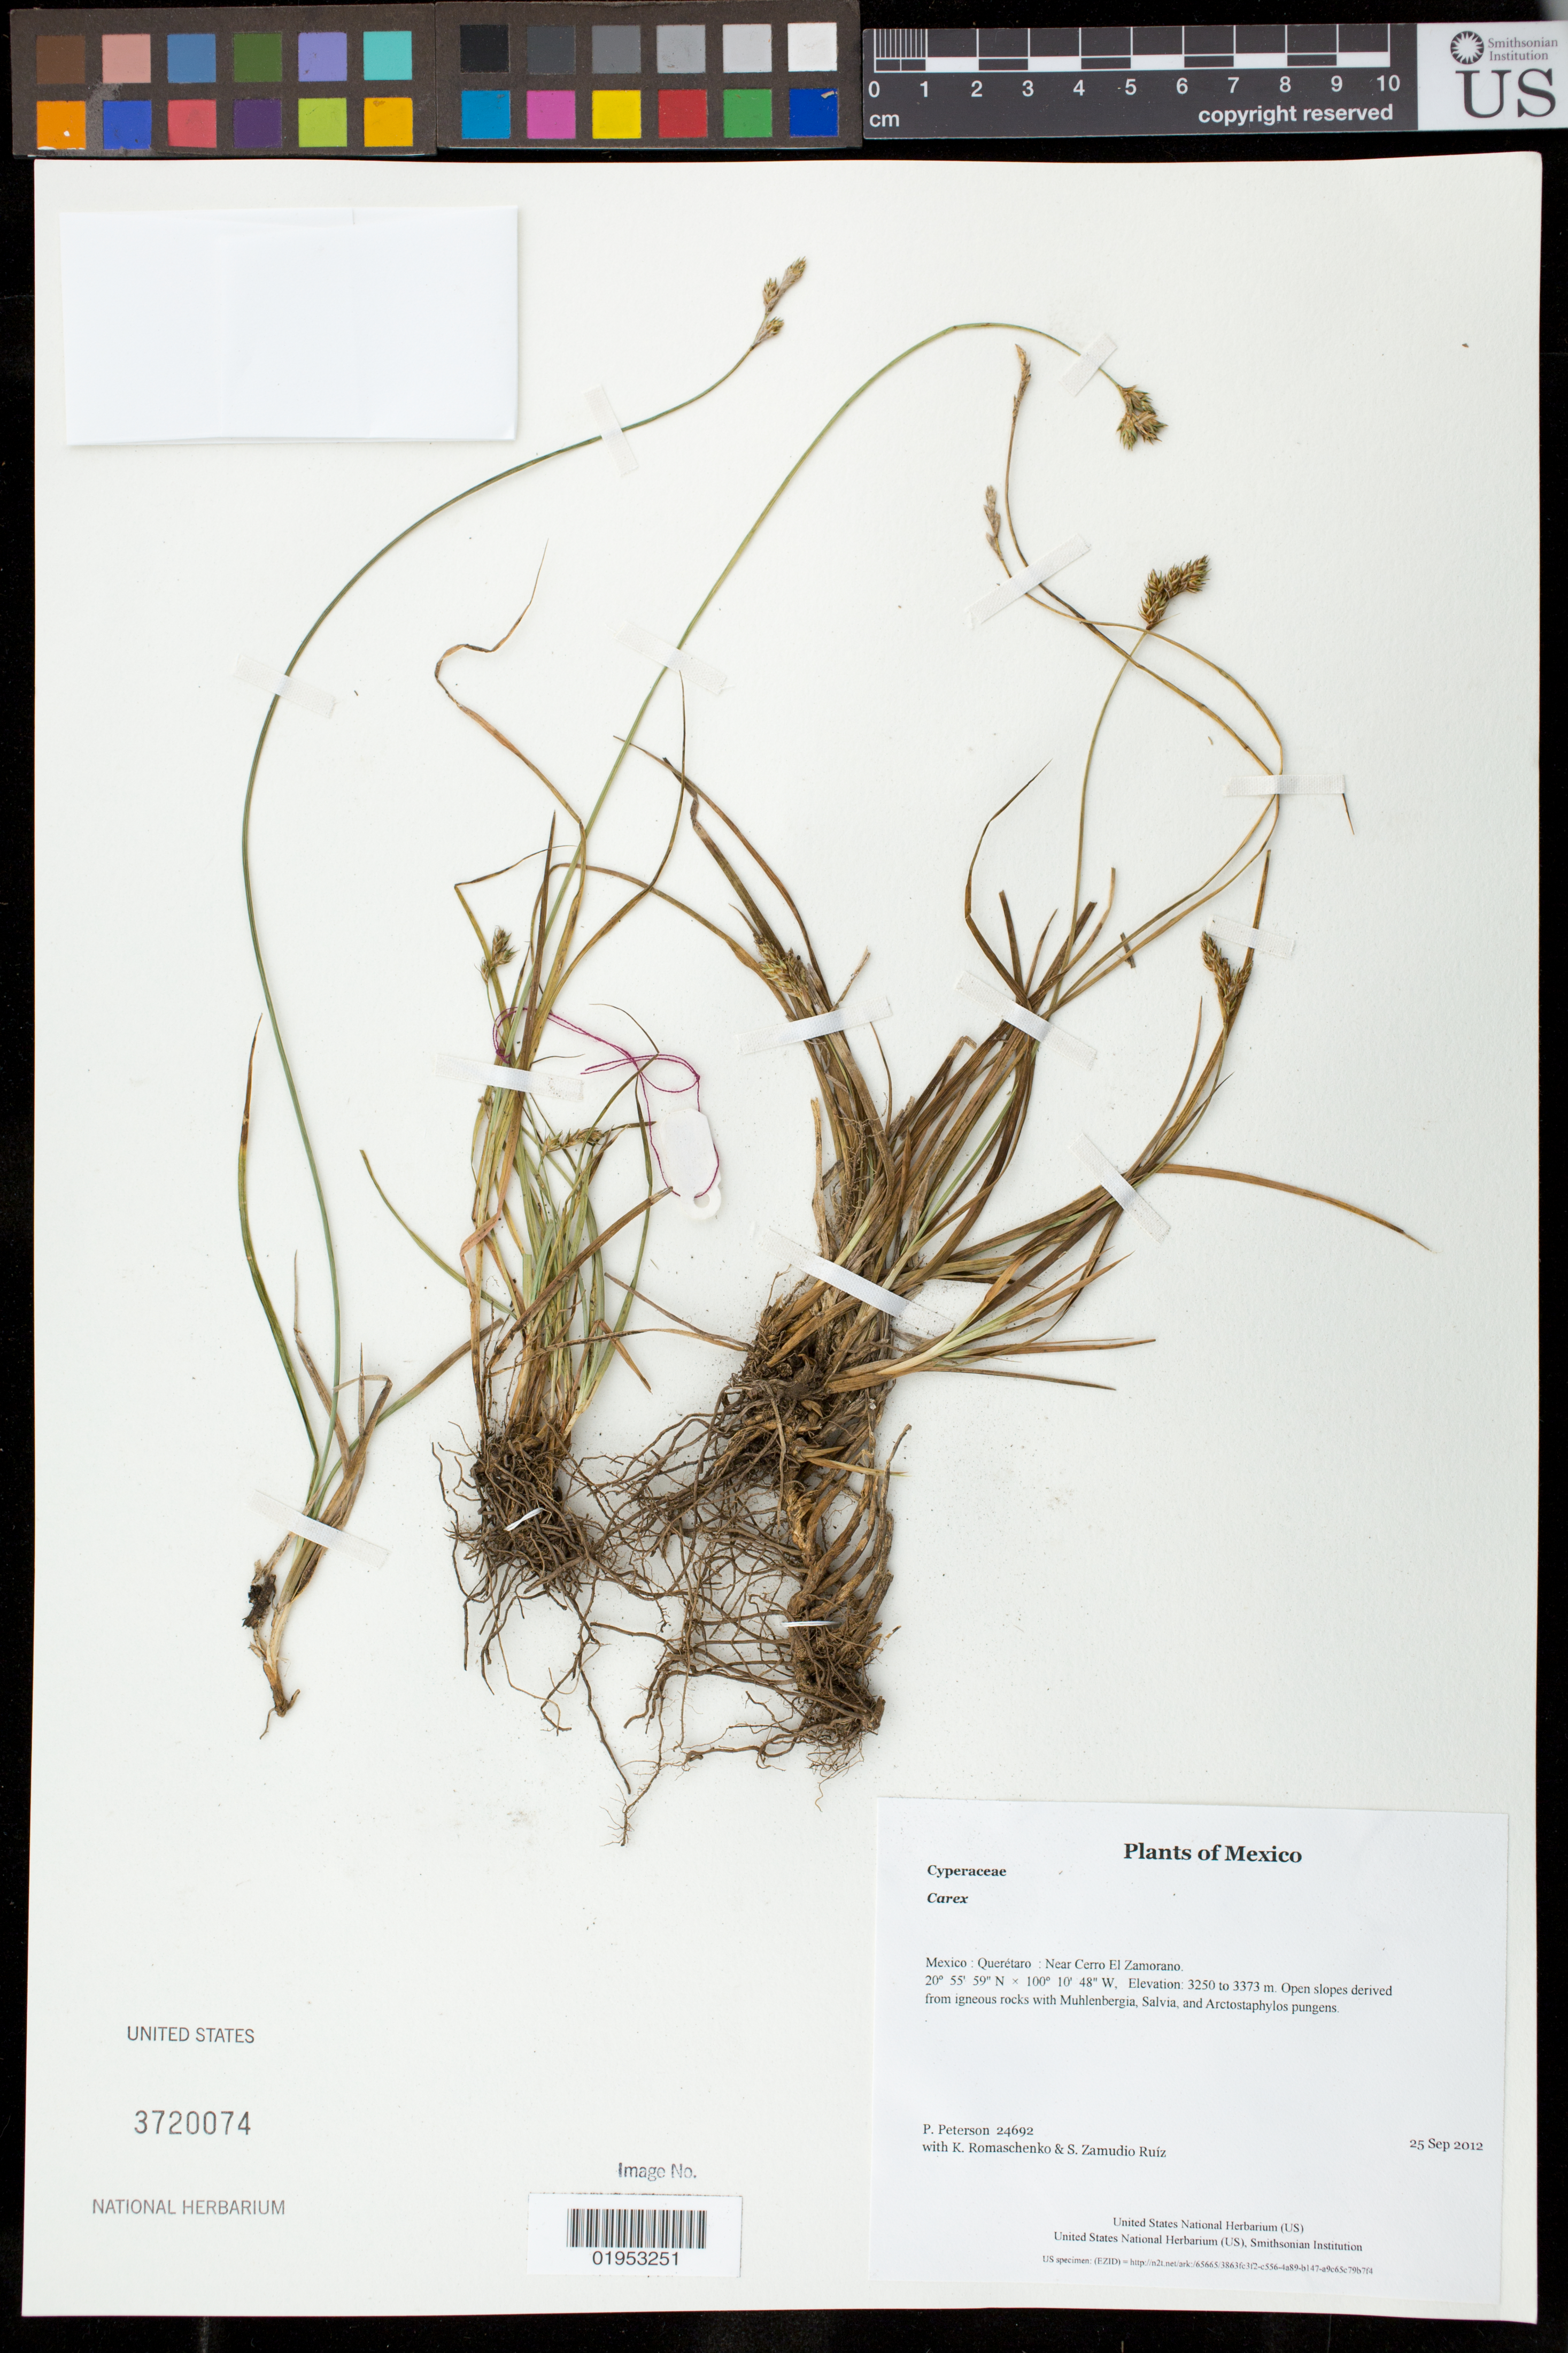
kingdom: Plantae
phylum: Tracheophyta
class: Liliopsida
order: Poales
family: Cyperaceae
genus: Carex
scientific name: Carex sp.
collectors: P. M. Peterson, K. Romaschenko & S. Zamudio Ruíz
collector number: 24692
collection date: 2012-09-25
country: Mexico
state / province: Querétaro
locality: Near Cerro El Zamorano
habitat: Open slopes derived from igneous rocks with Muhlenbergia, Salvia, and Arctostaphylos pungens.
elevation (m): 3250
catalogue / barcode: US 3720074